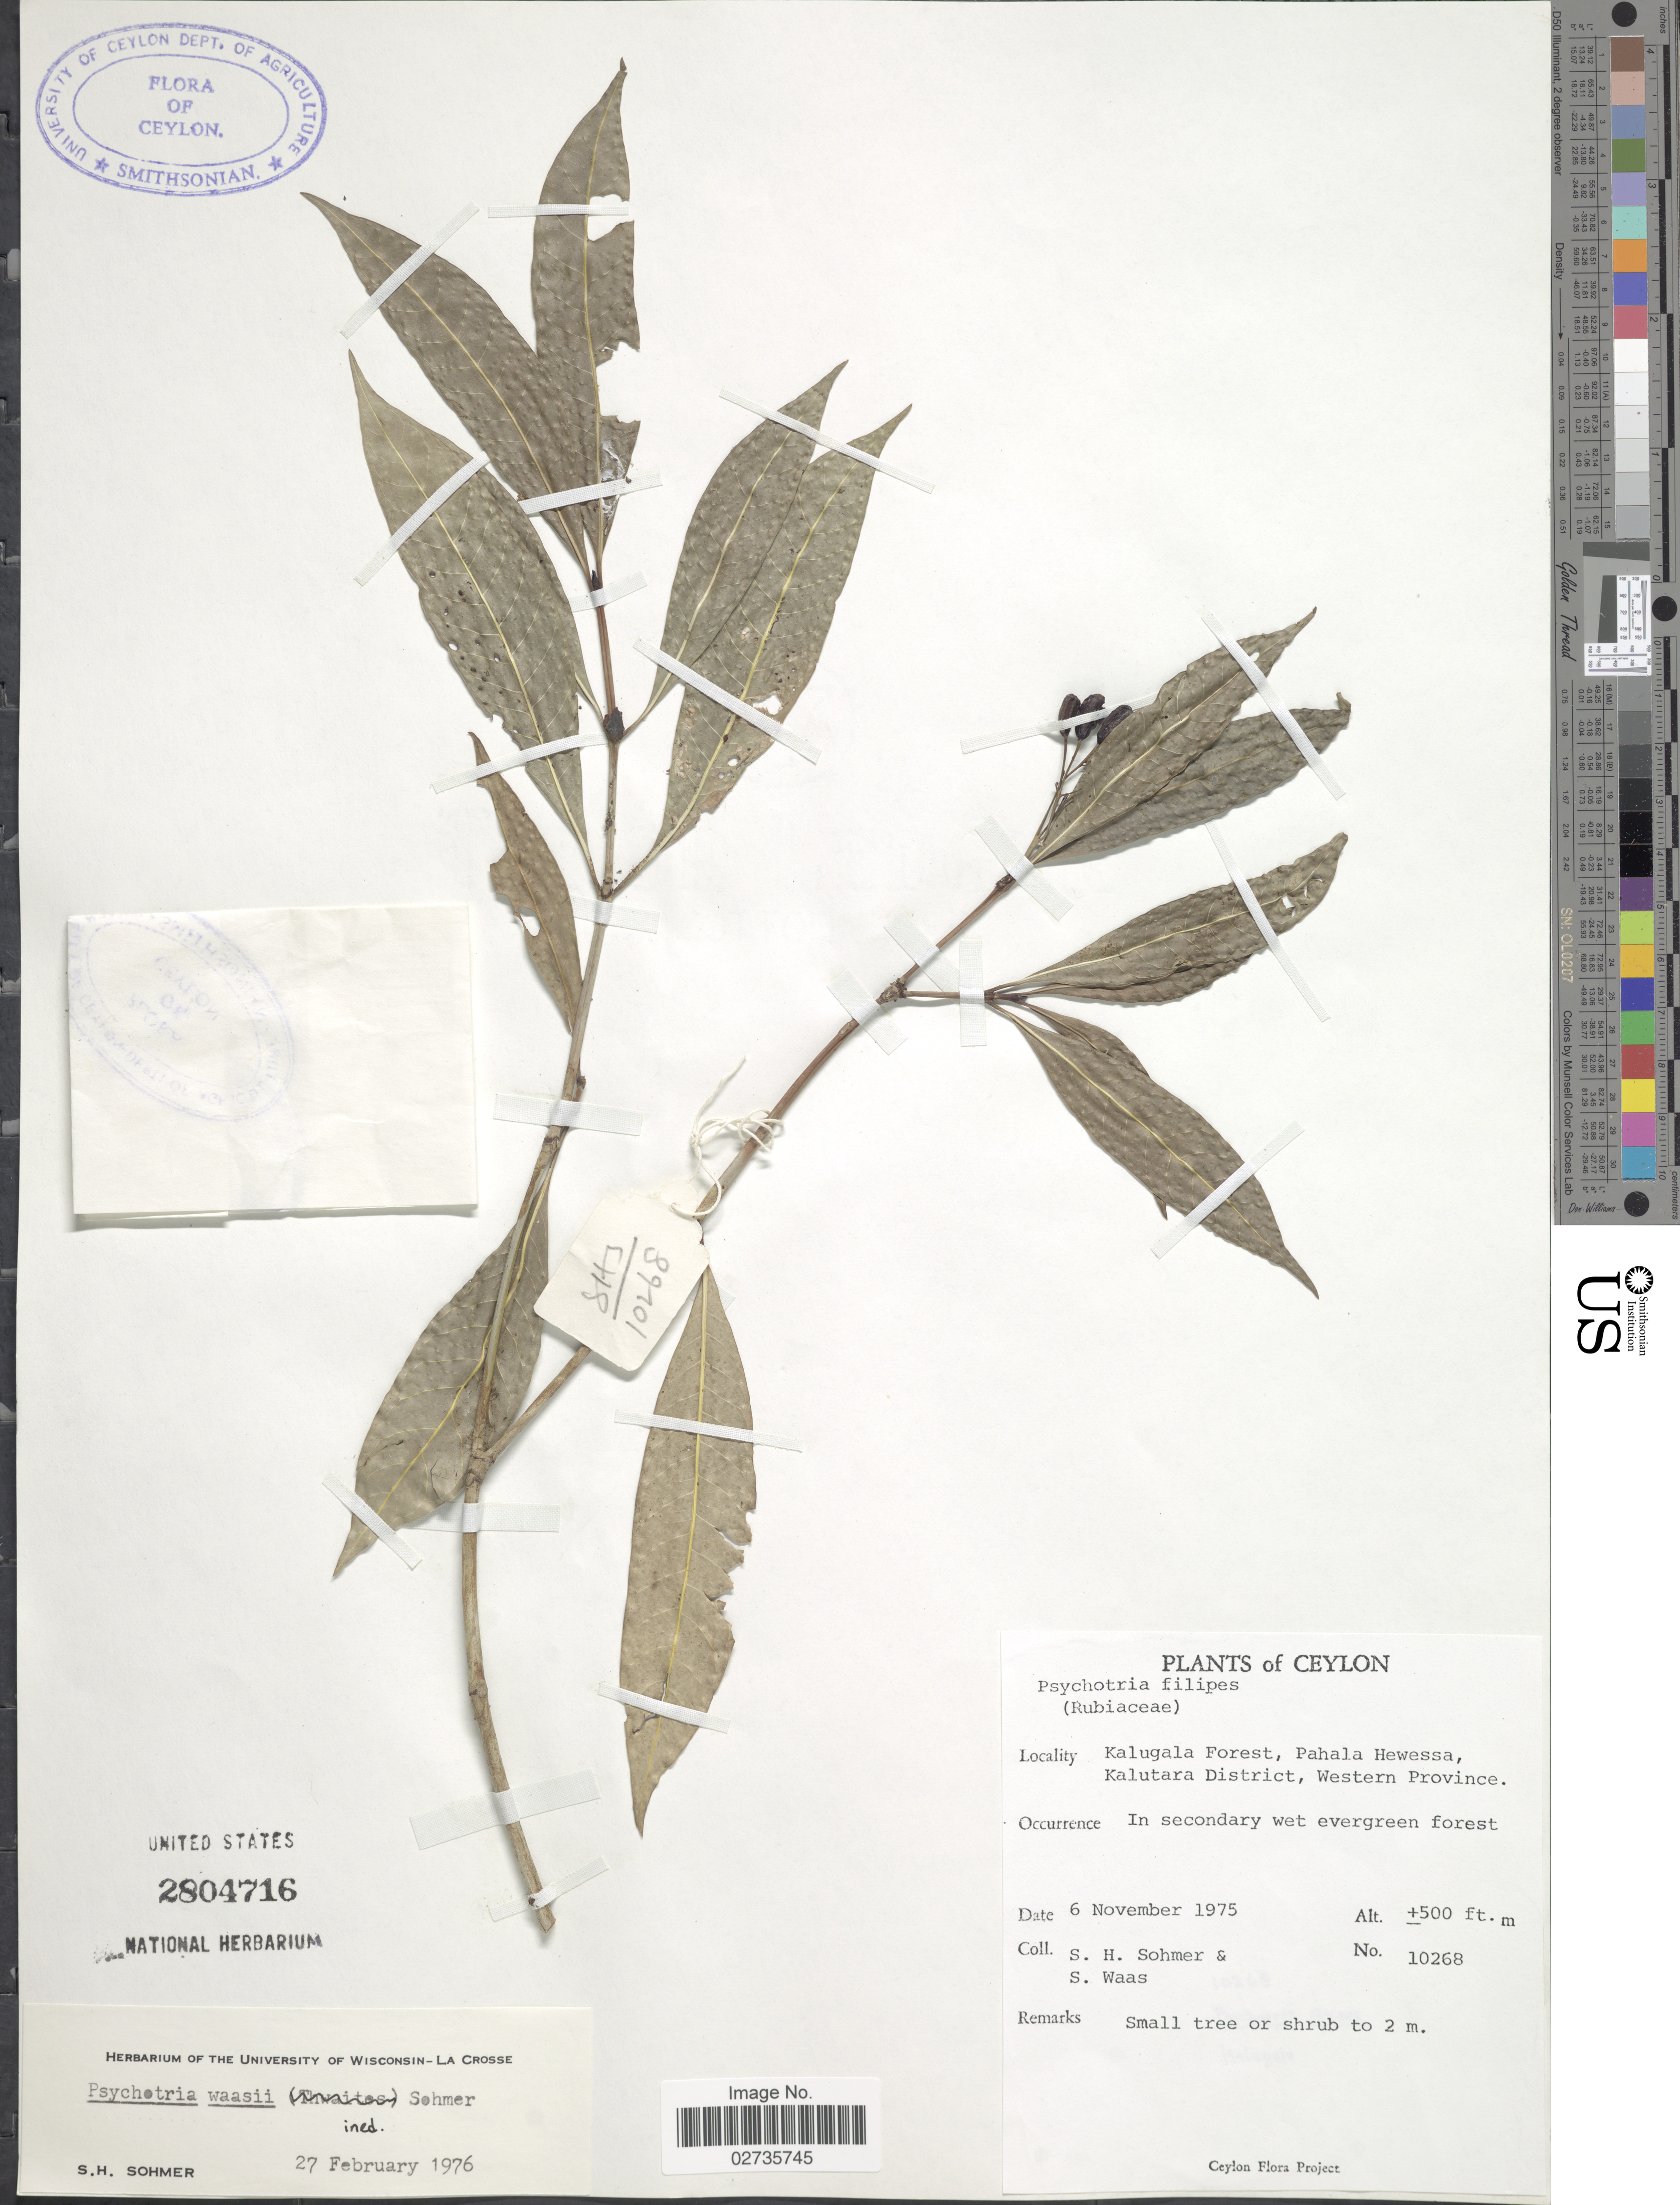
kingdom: Plantae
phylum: Tracheophyta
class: Magnoliopsida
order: Gentianales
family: Rubiaceae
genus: Psychotria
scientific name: Psychotria waasii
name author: Sohmer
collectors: S. H. Sohmer & S. Waas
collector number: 10268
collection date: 1975-11-06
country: Sri Lanka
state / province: Western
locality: Ceylon, Kalugala Forest, Pahala Hewessa, Kalutara District, In secondary wet evergreen forest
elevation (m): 152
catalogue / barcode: US 2804716